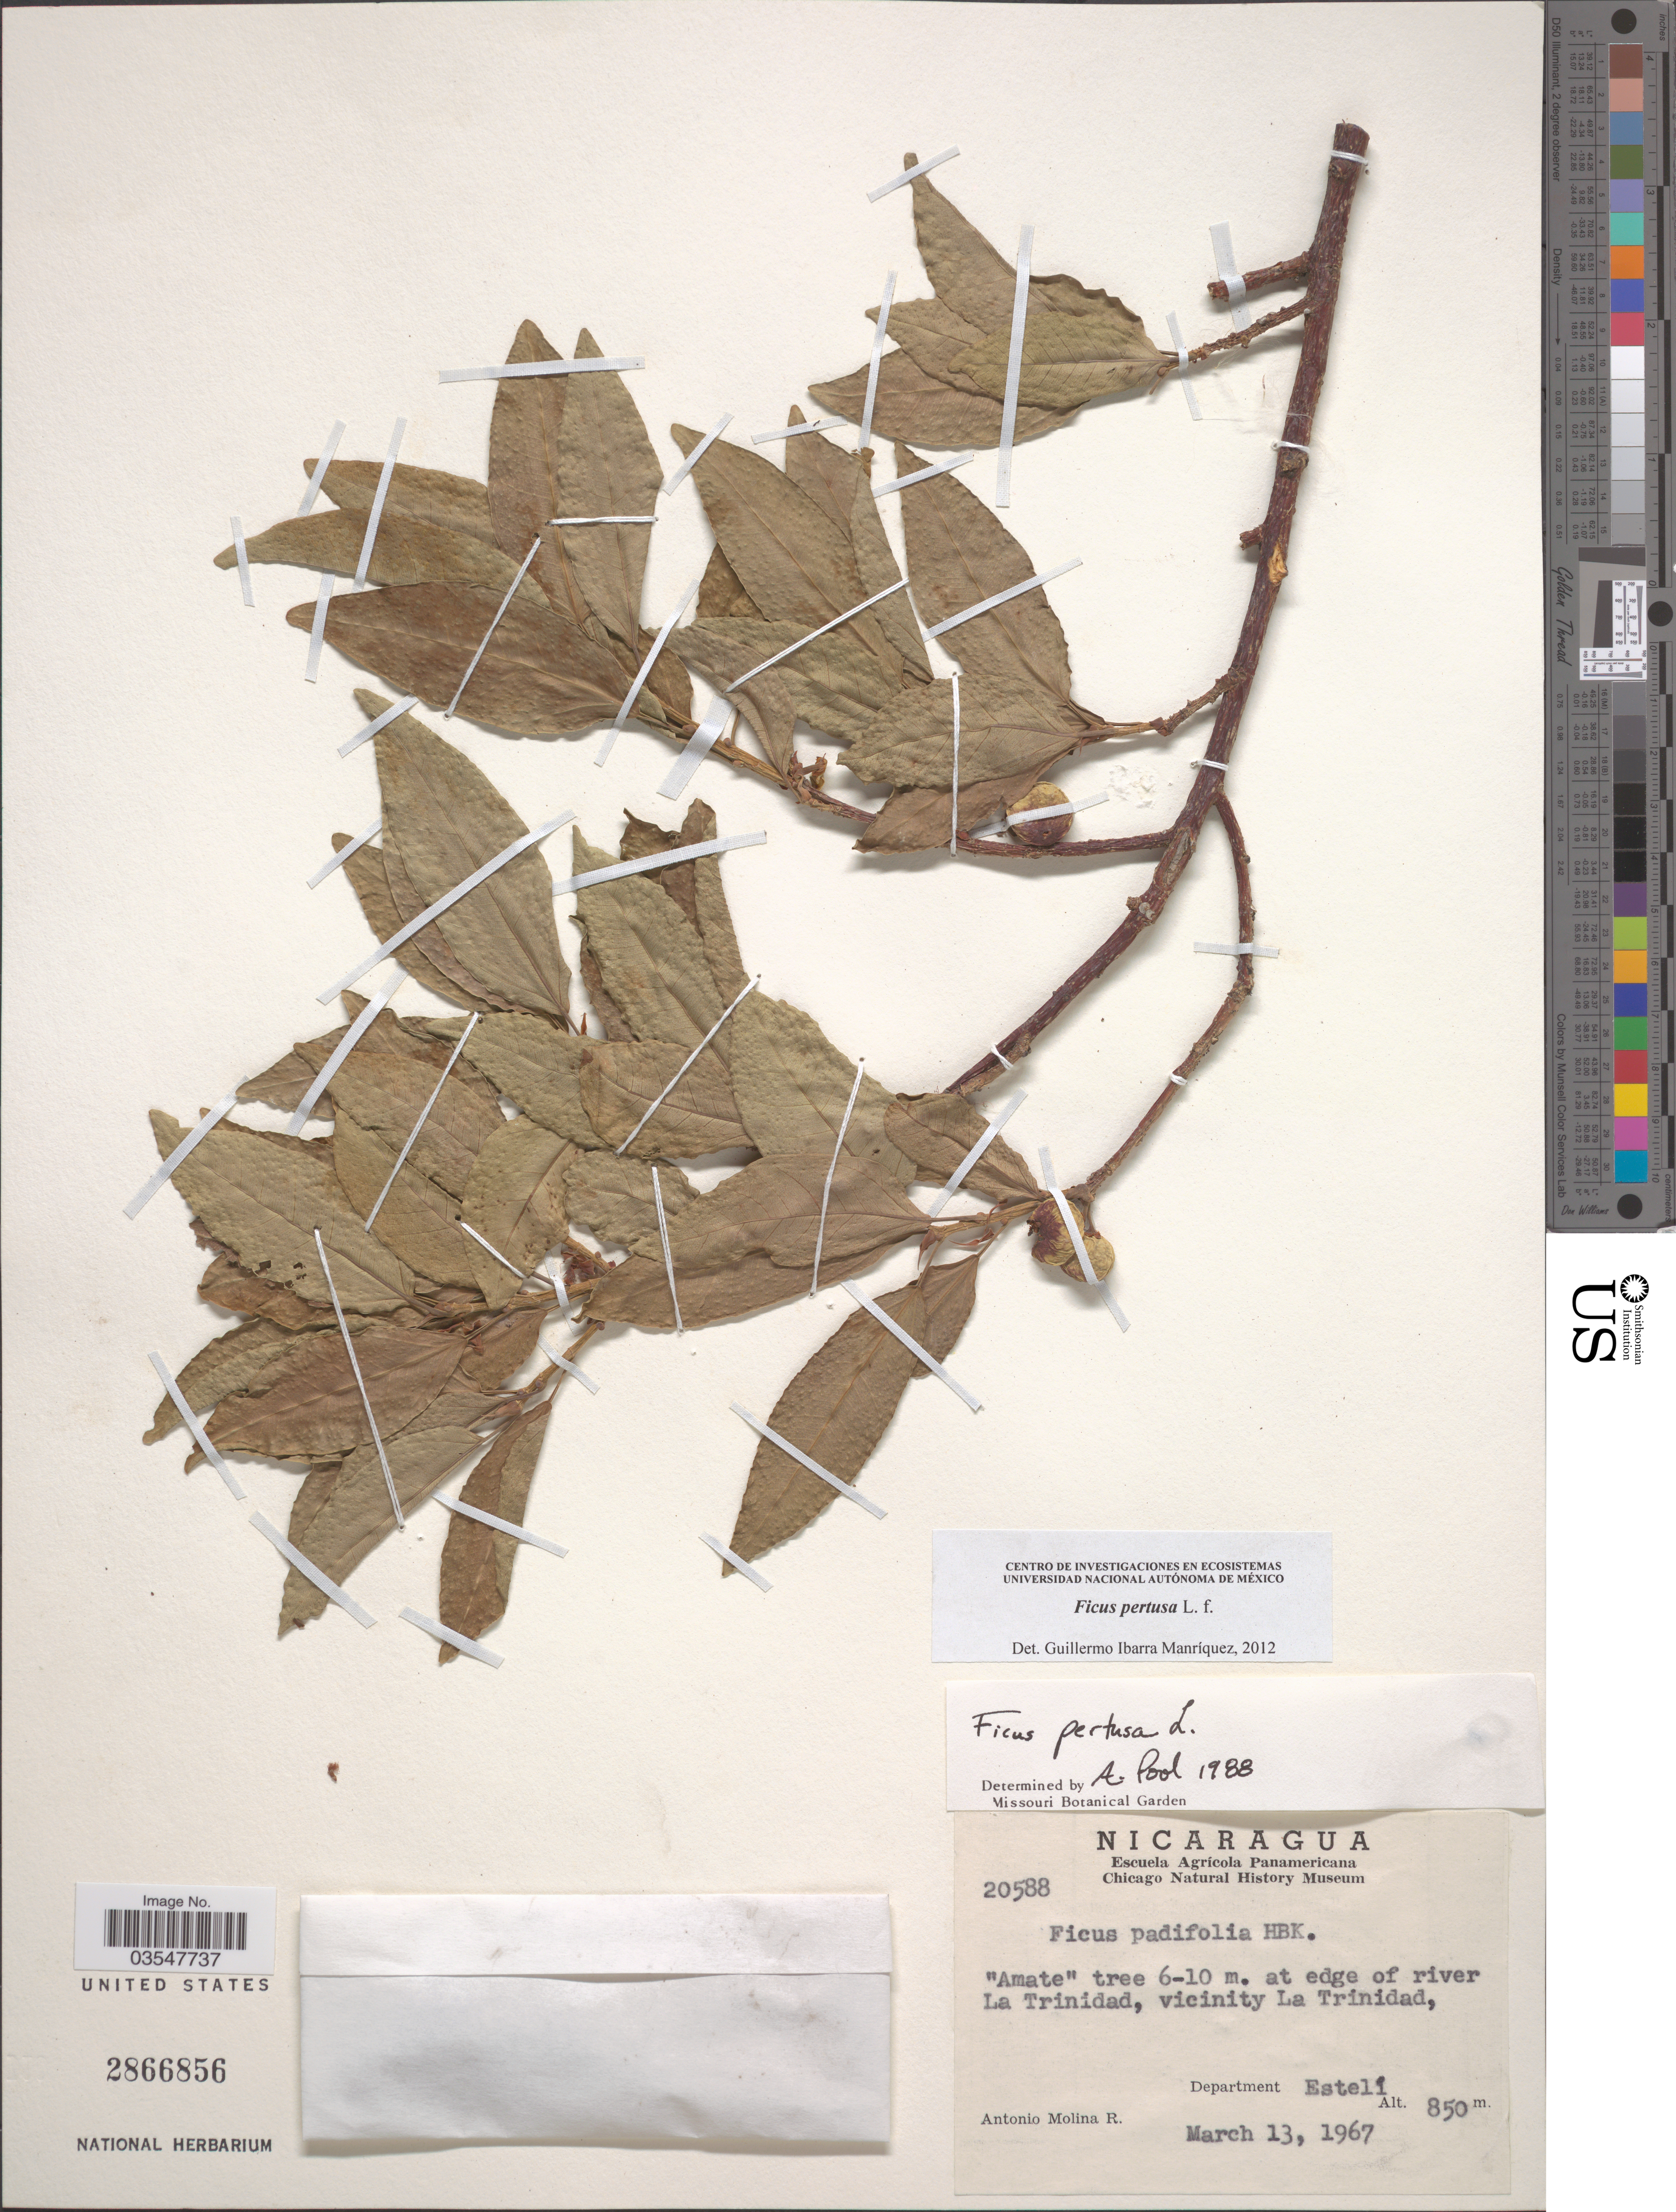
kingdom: Plantae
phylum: Tracheophyta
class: Magnoliopsida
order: Rosales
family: Moraceae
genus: Ficus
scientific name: Ficus pertusa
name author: L. f.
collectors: A. Molina R.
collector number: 20588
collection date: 1967-03-13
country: Nicaragua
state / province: Esteli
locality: At edge of river La Trinidad, vicinity of La Trinidad, Department Estelí.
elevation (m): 850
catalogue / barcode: US 2866856